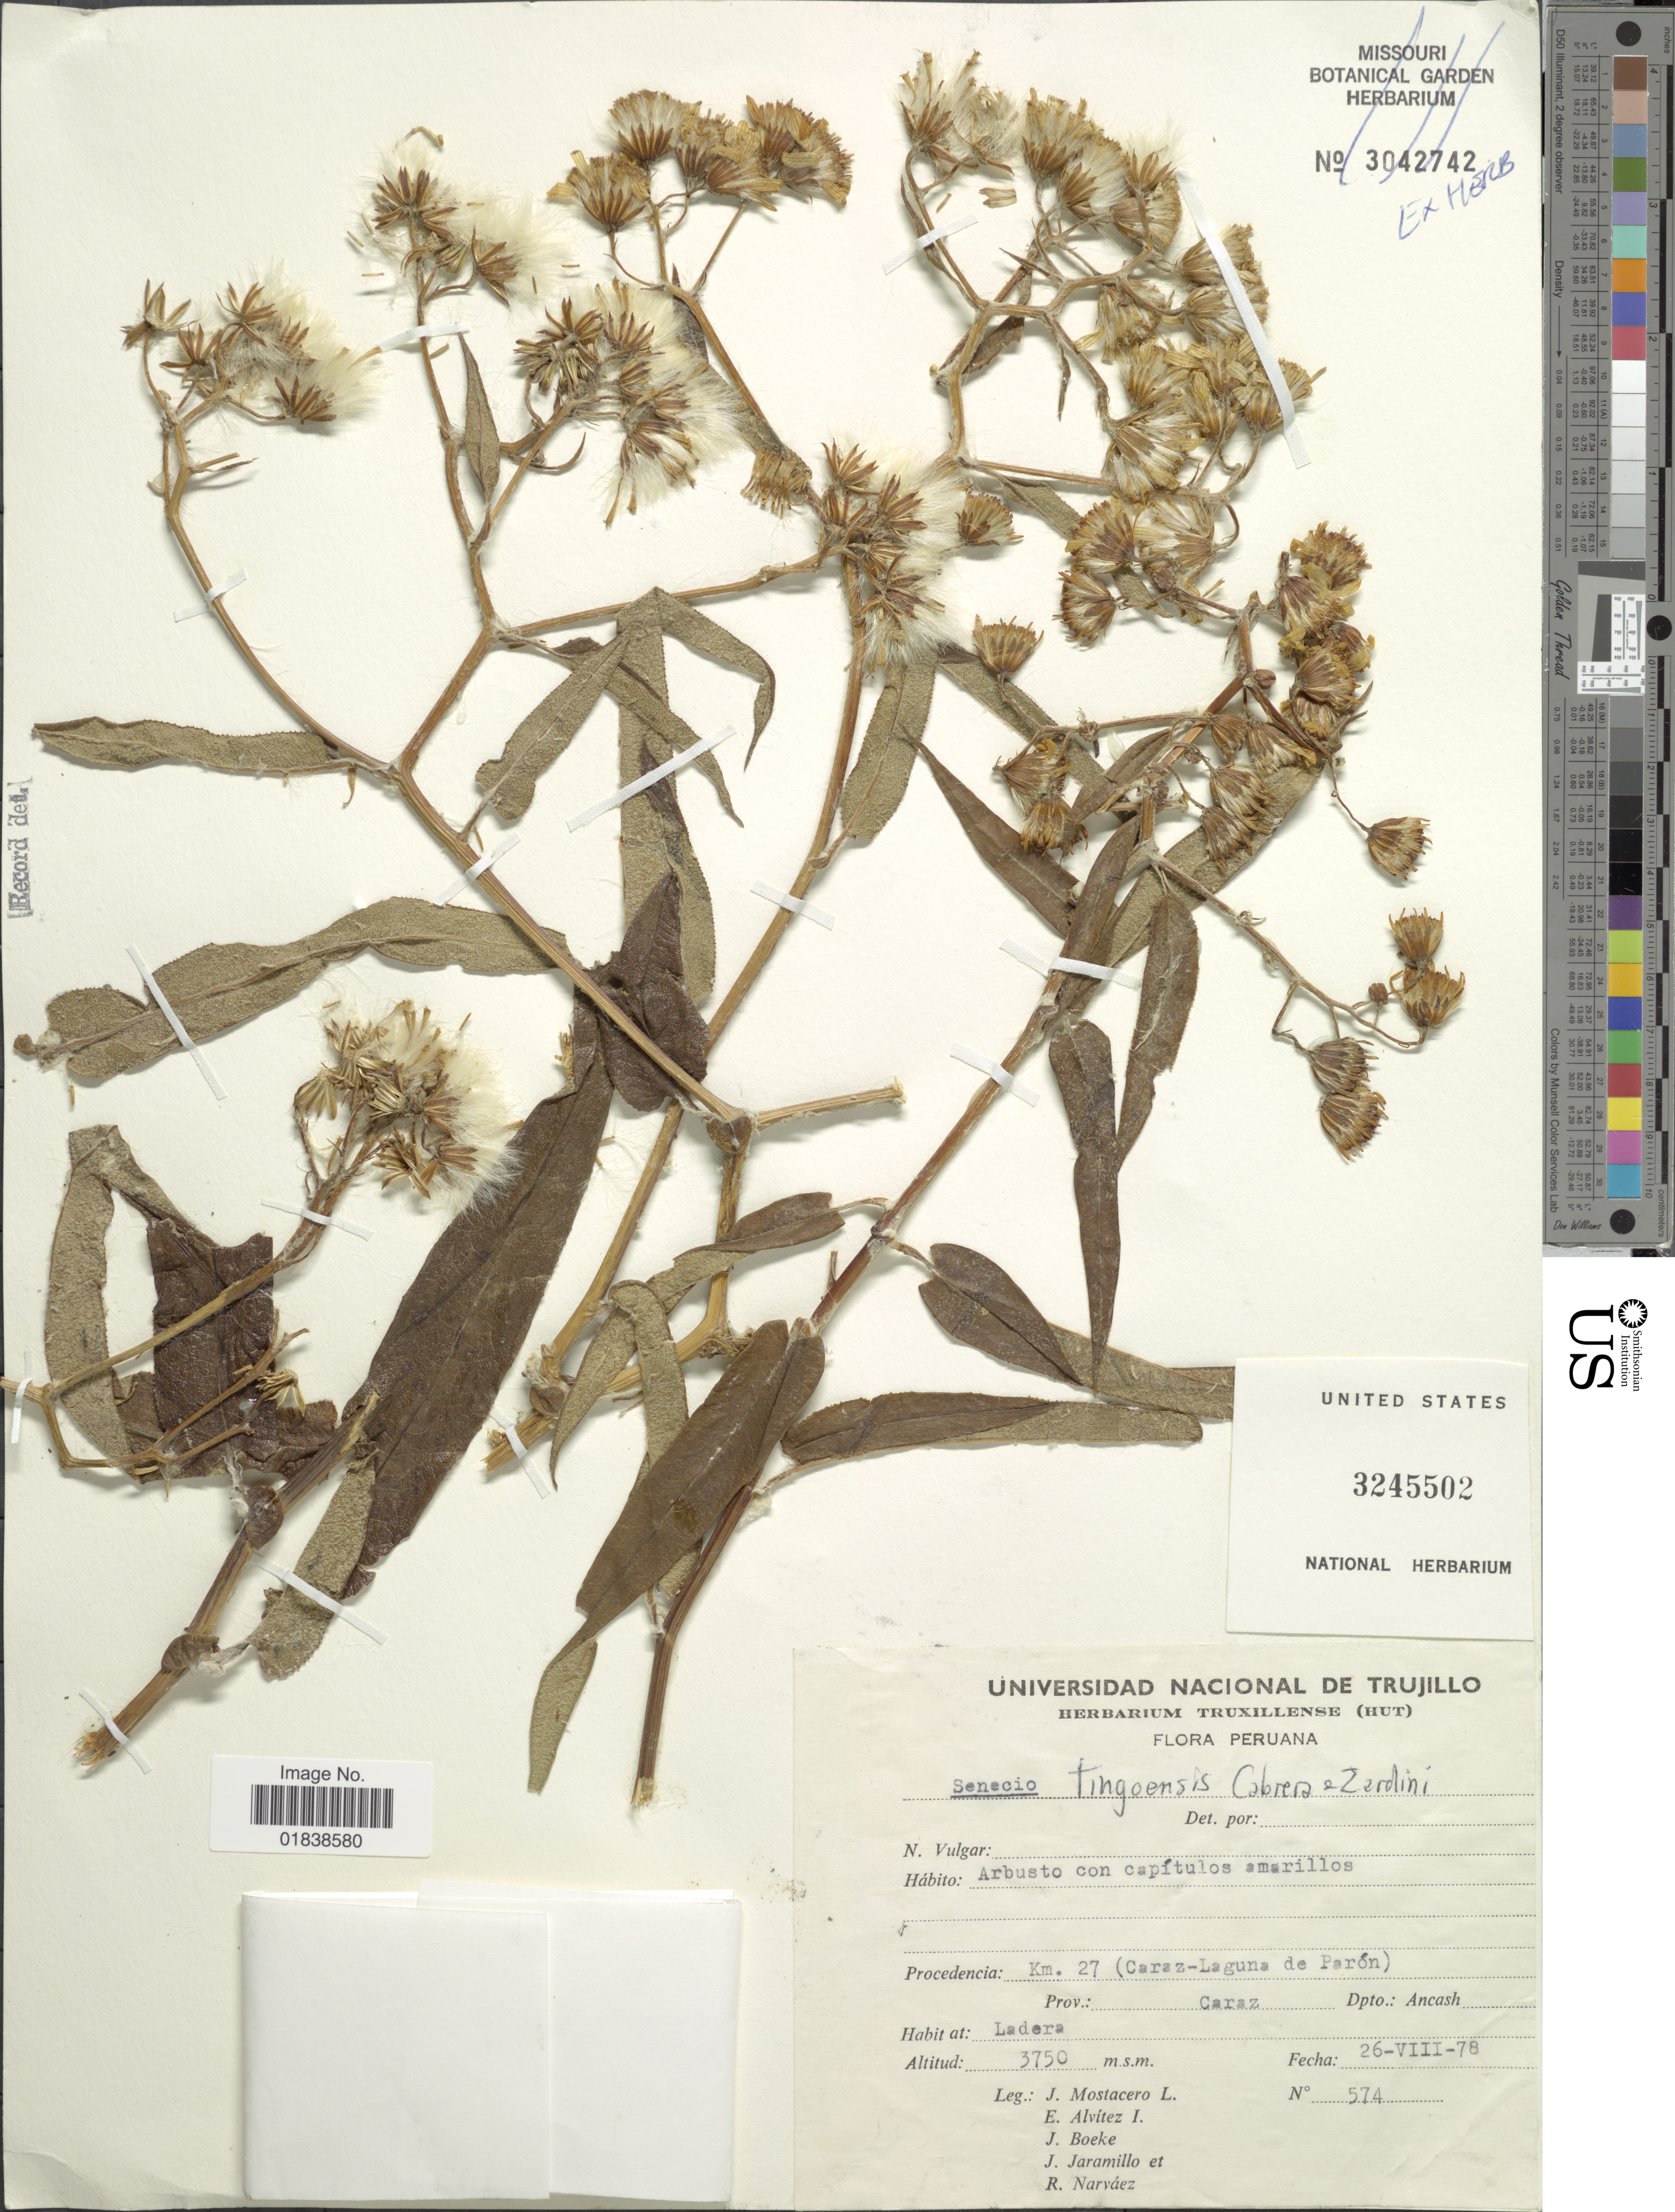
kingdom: Plantae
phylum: Tracheophyta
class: Magnoliopsida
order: Asterales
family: Asteraceae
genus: Senecio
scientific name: Senecio tingoensis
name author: Cabrera & Zardini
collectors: J. Mostacero L., E. Alvitez I., J. D. Boeke, J. Jaramillo & R. Narváez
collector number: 574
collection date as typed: Transcribed d/m/y: 26/8/78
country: Peru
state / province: Ancash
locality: Km 27 (Caraz-Laguna de Paron), Prov. Caraz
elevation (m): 3750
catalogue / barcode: US 3245502